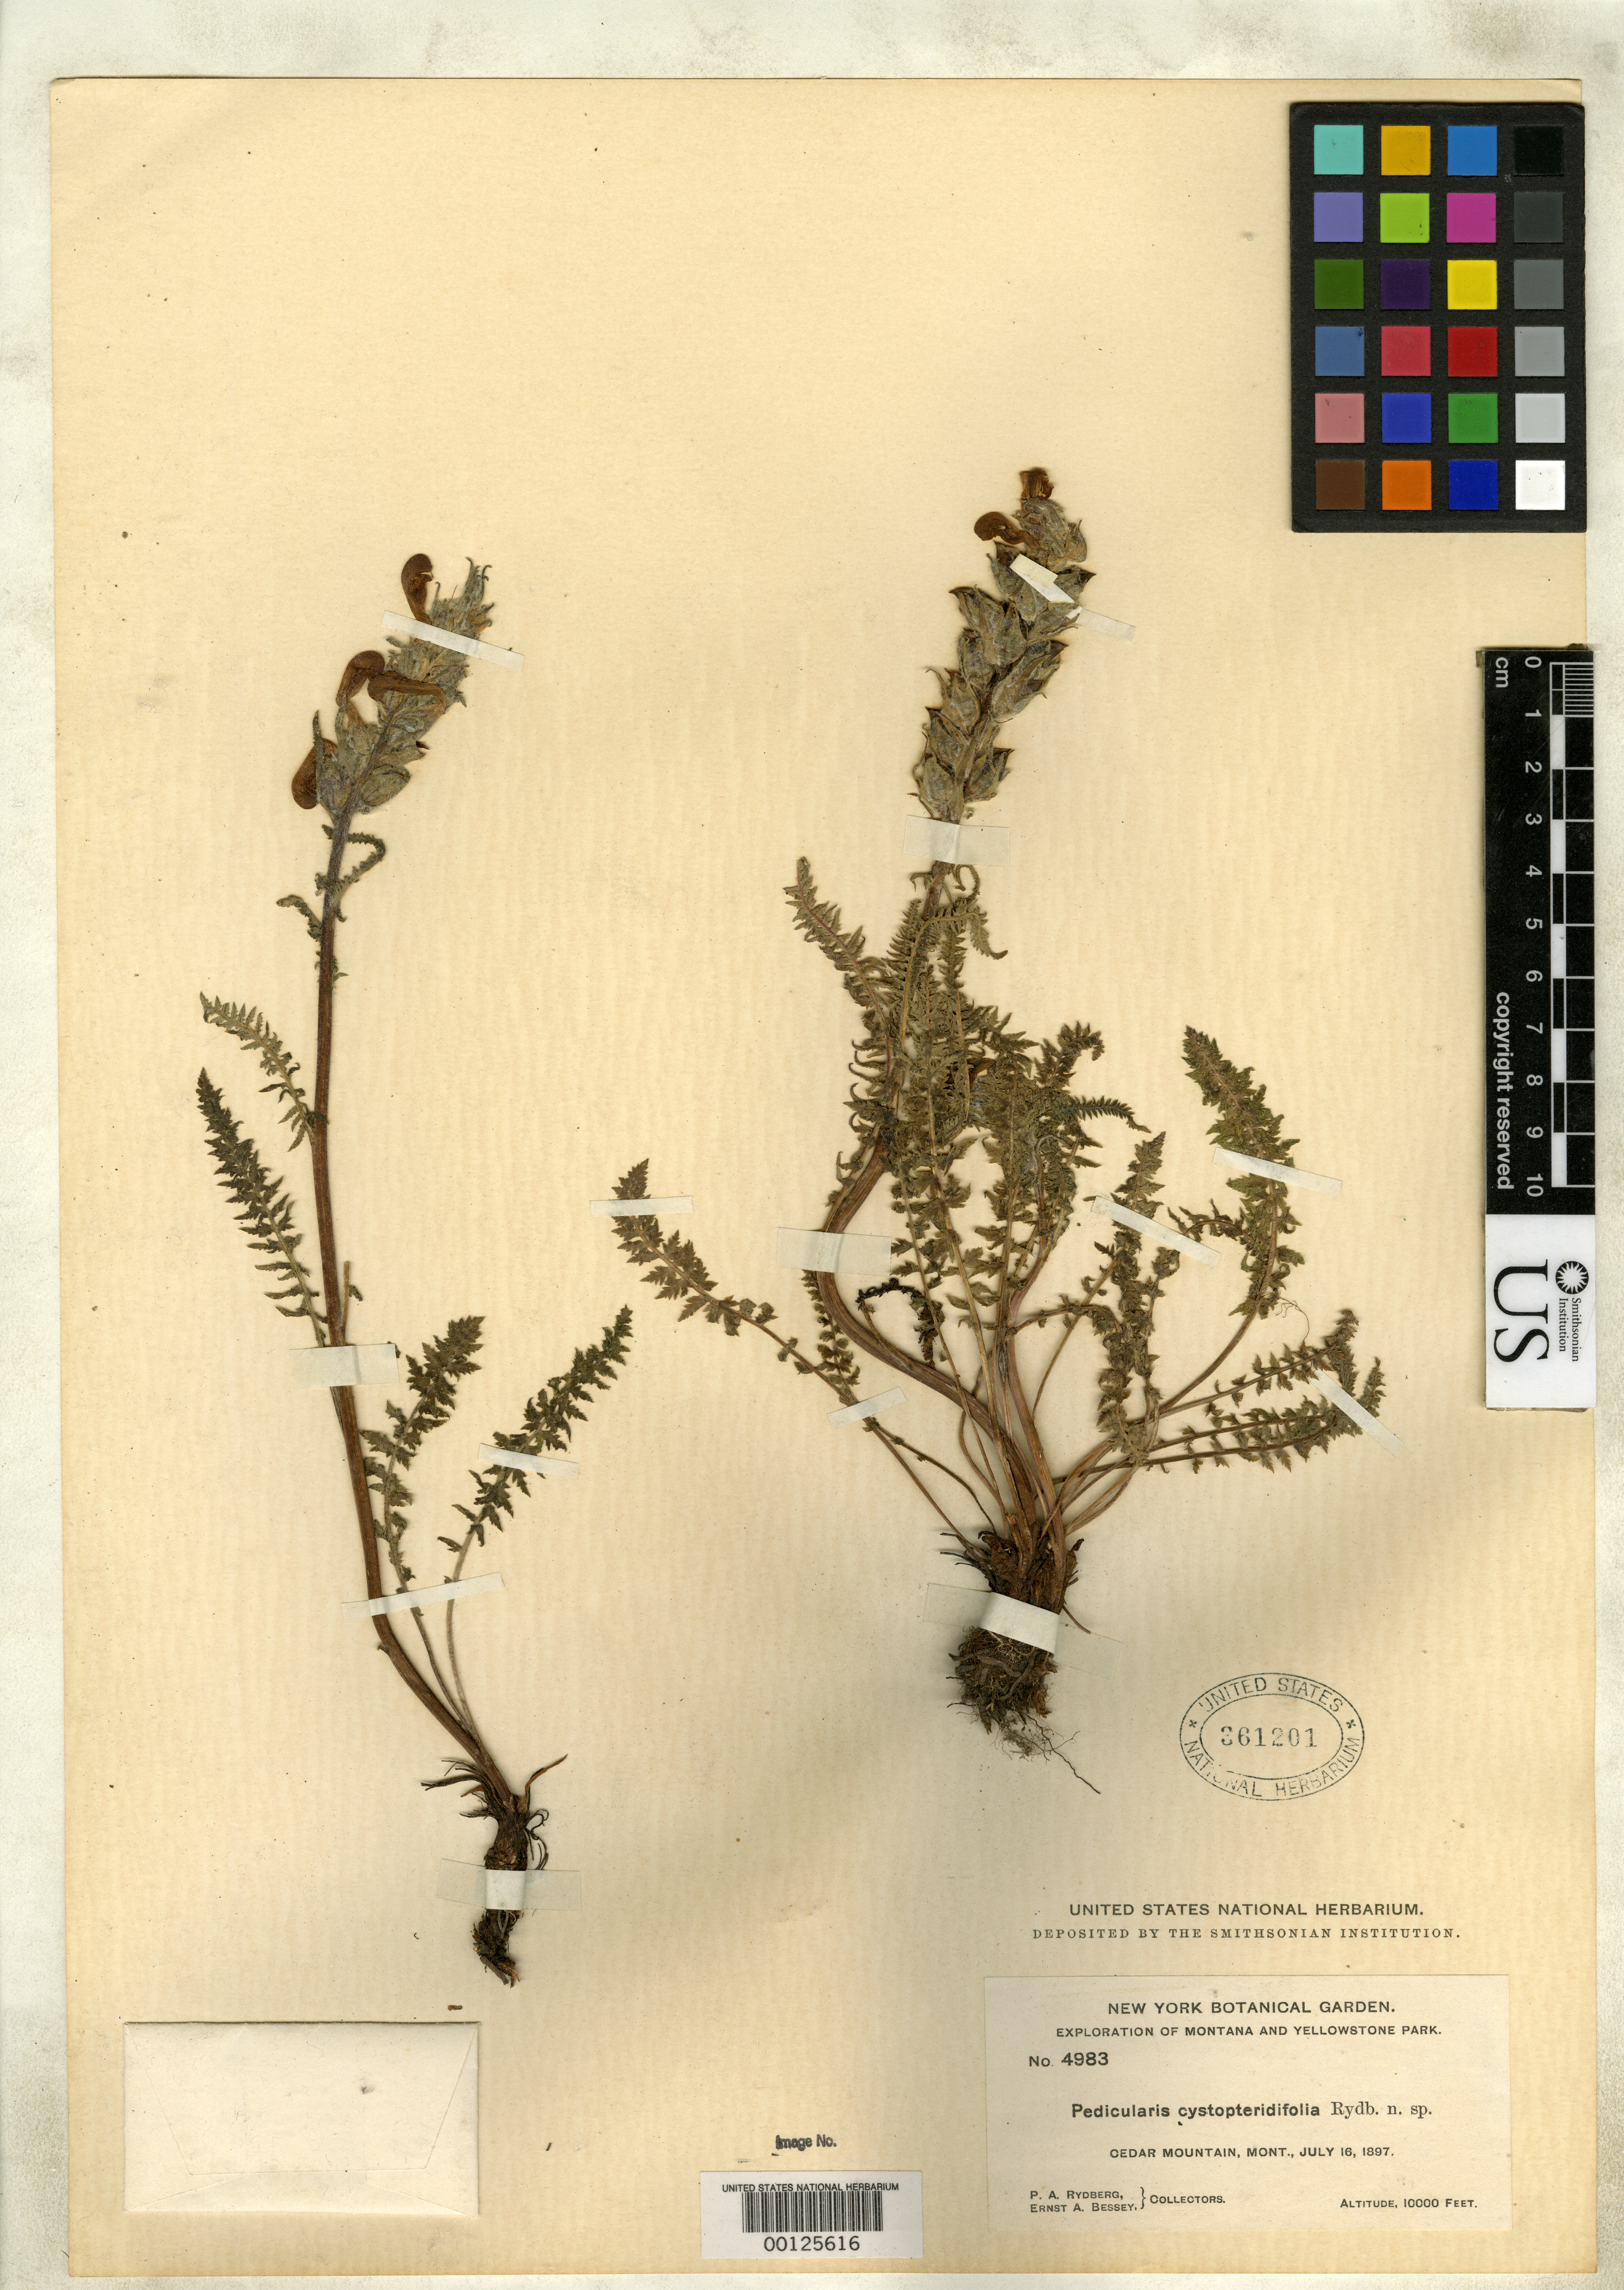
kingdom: Plantae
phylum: Tracheophyta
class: Magnoliopsida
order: Lamiales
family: Orobanchaceae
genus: Pedicularis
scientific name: Pedicularis cystopteridifolia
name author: Rydb.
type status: Isotype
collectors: P. A. Rydberg & E. Bessey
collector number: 4983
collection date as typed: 16 Jul 1897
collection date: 1897-07-16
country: United States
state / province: Montana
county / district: Madison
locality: Cedar Mountain.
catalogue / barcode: US 361201